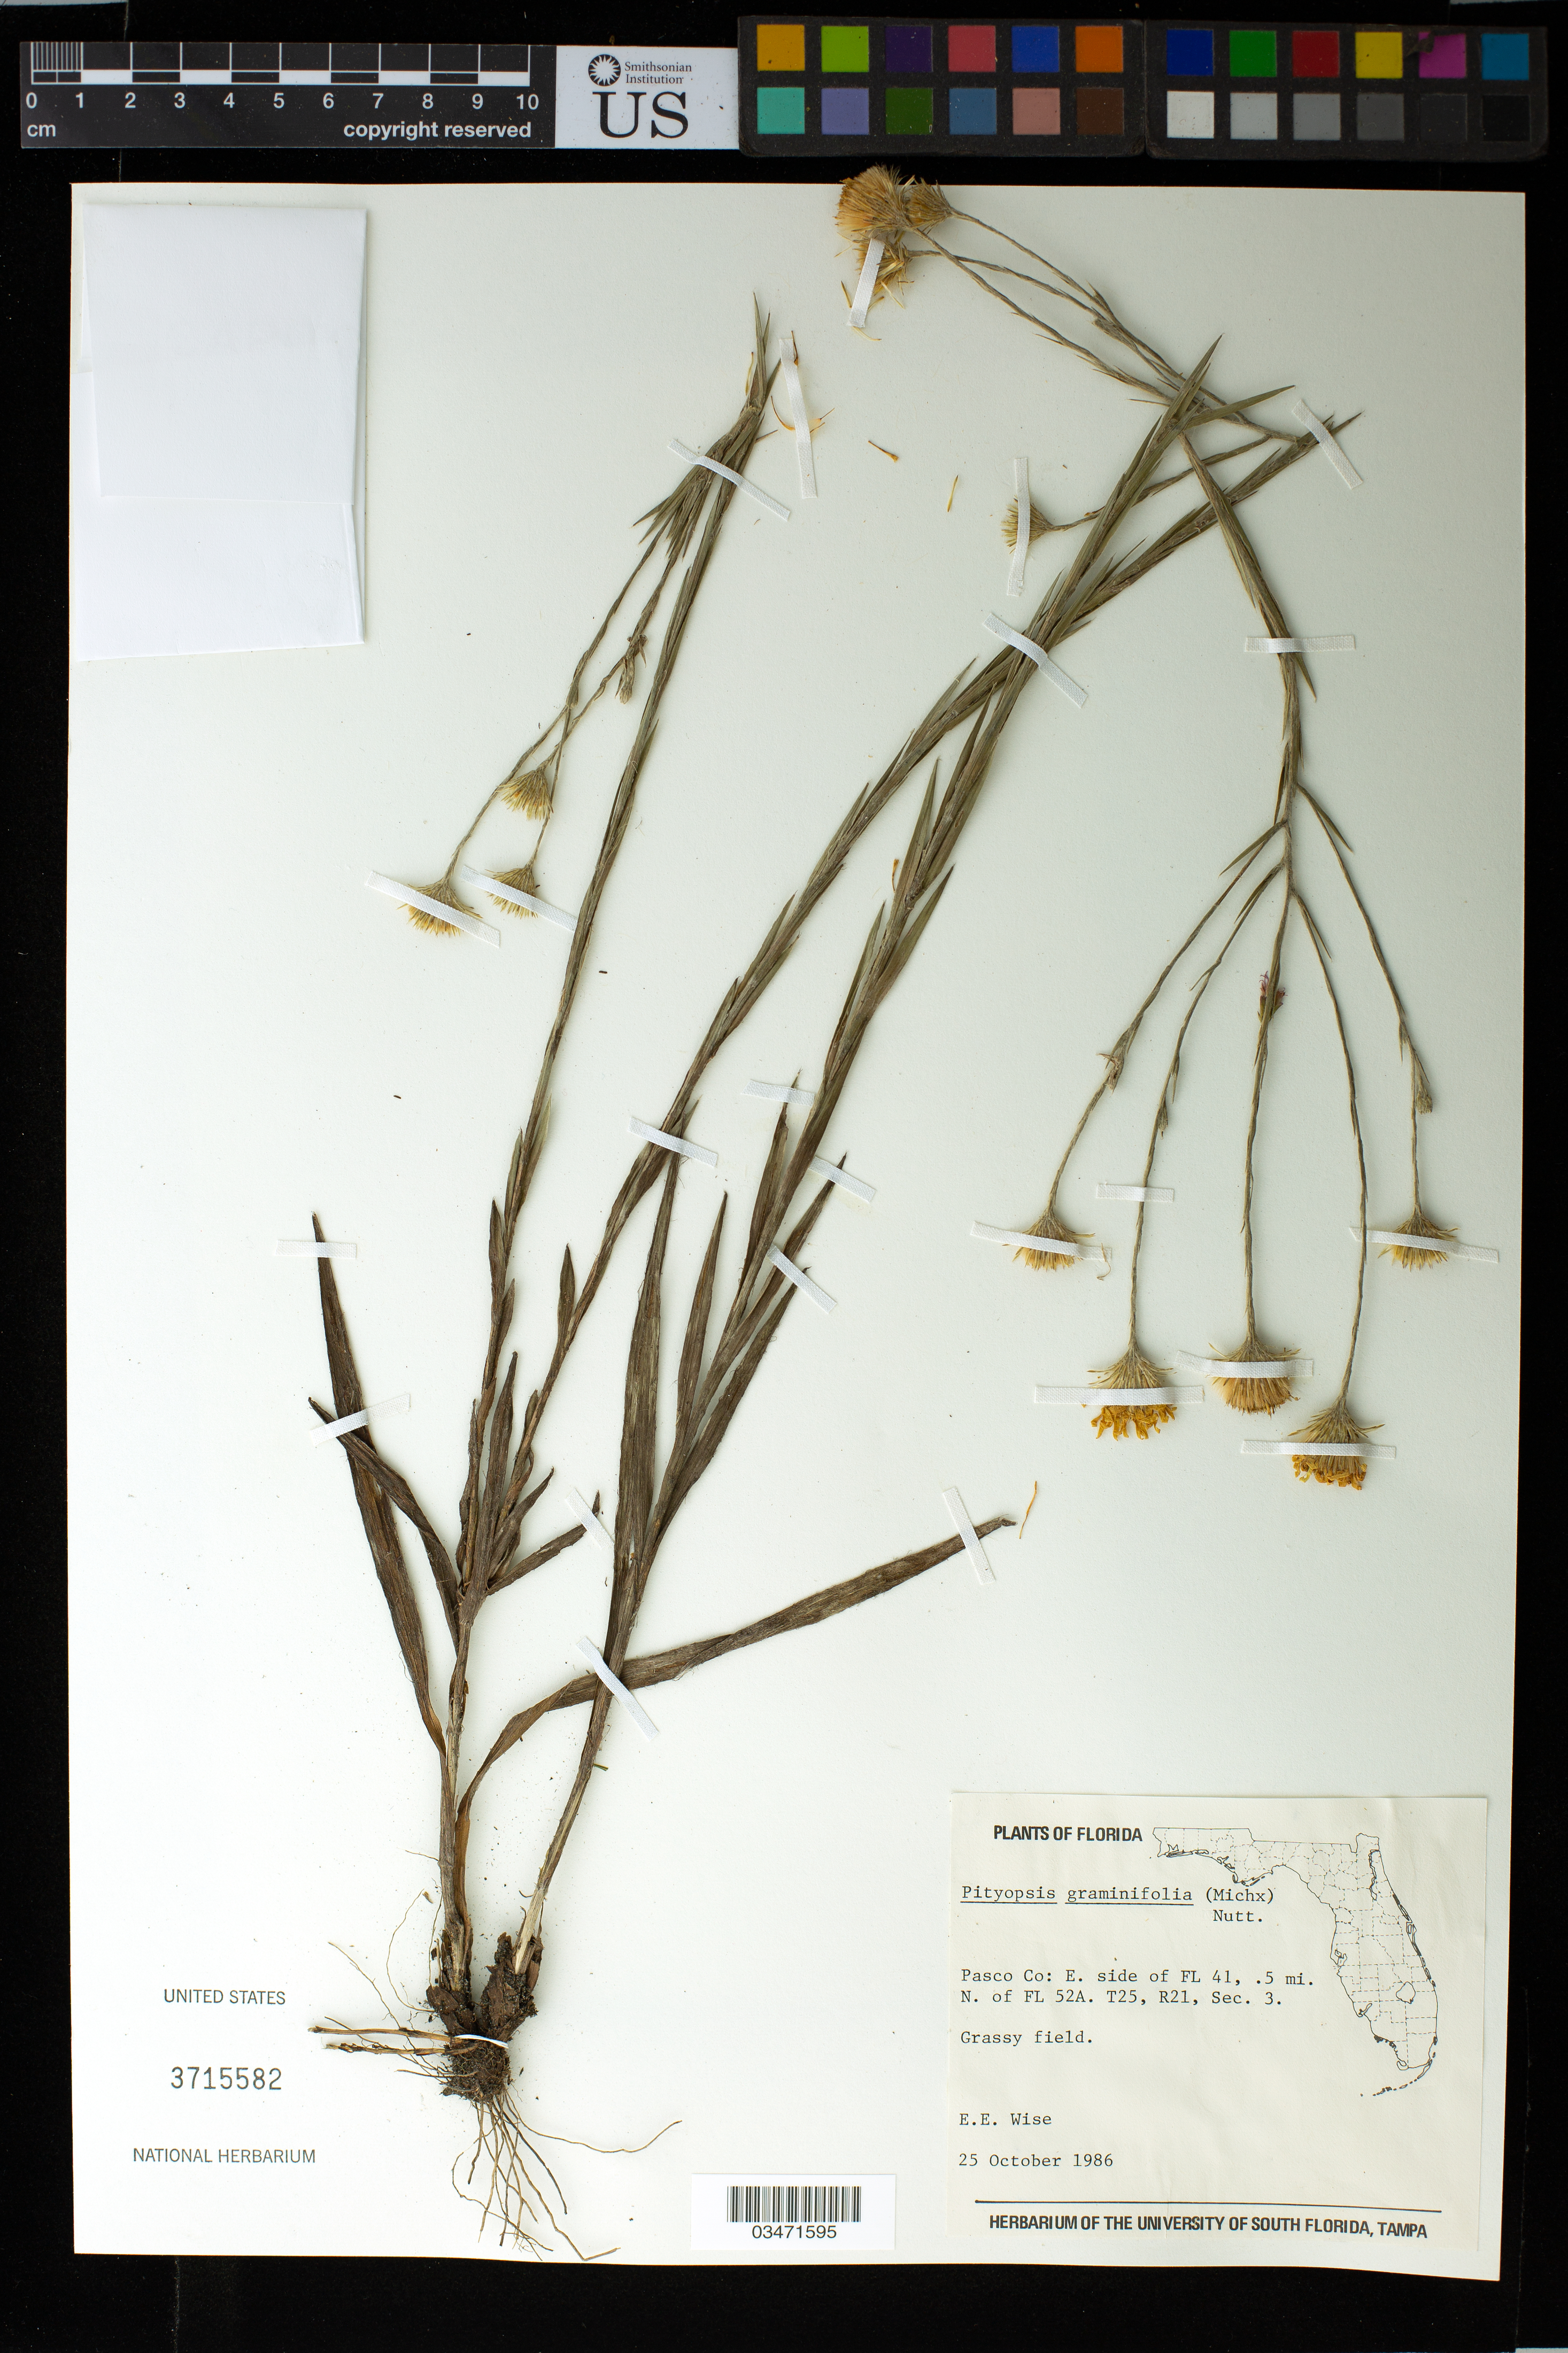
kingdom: Plantae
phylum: Tracheophyta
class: Magnoliopsida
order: Asterales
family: Asteraceae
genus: Pityopsis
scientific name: Pityopsis graminifolia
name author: (Michx.) Nutt.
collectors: E. Wise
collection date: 1986-10-25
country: United States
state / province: Florida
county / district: Pasco County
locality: E side of FL 41, 0.5 mi. N of FL 52A, T25, R21, Sec. 3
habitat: Grassy field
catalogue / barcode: US 3715582